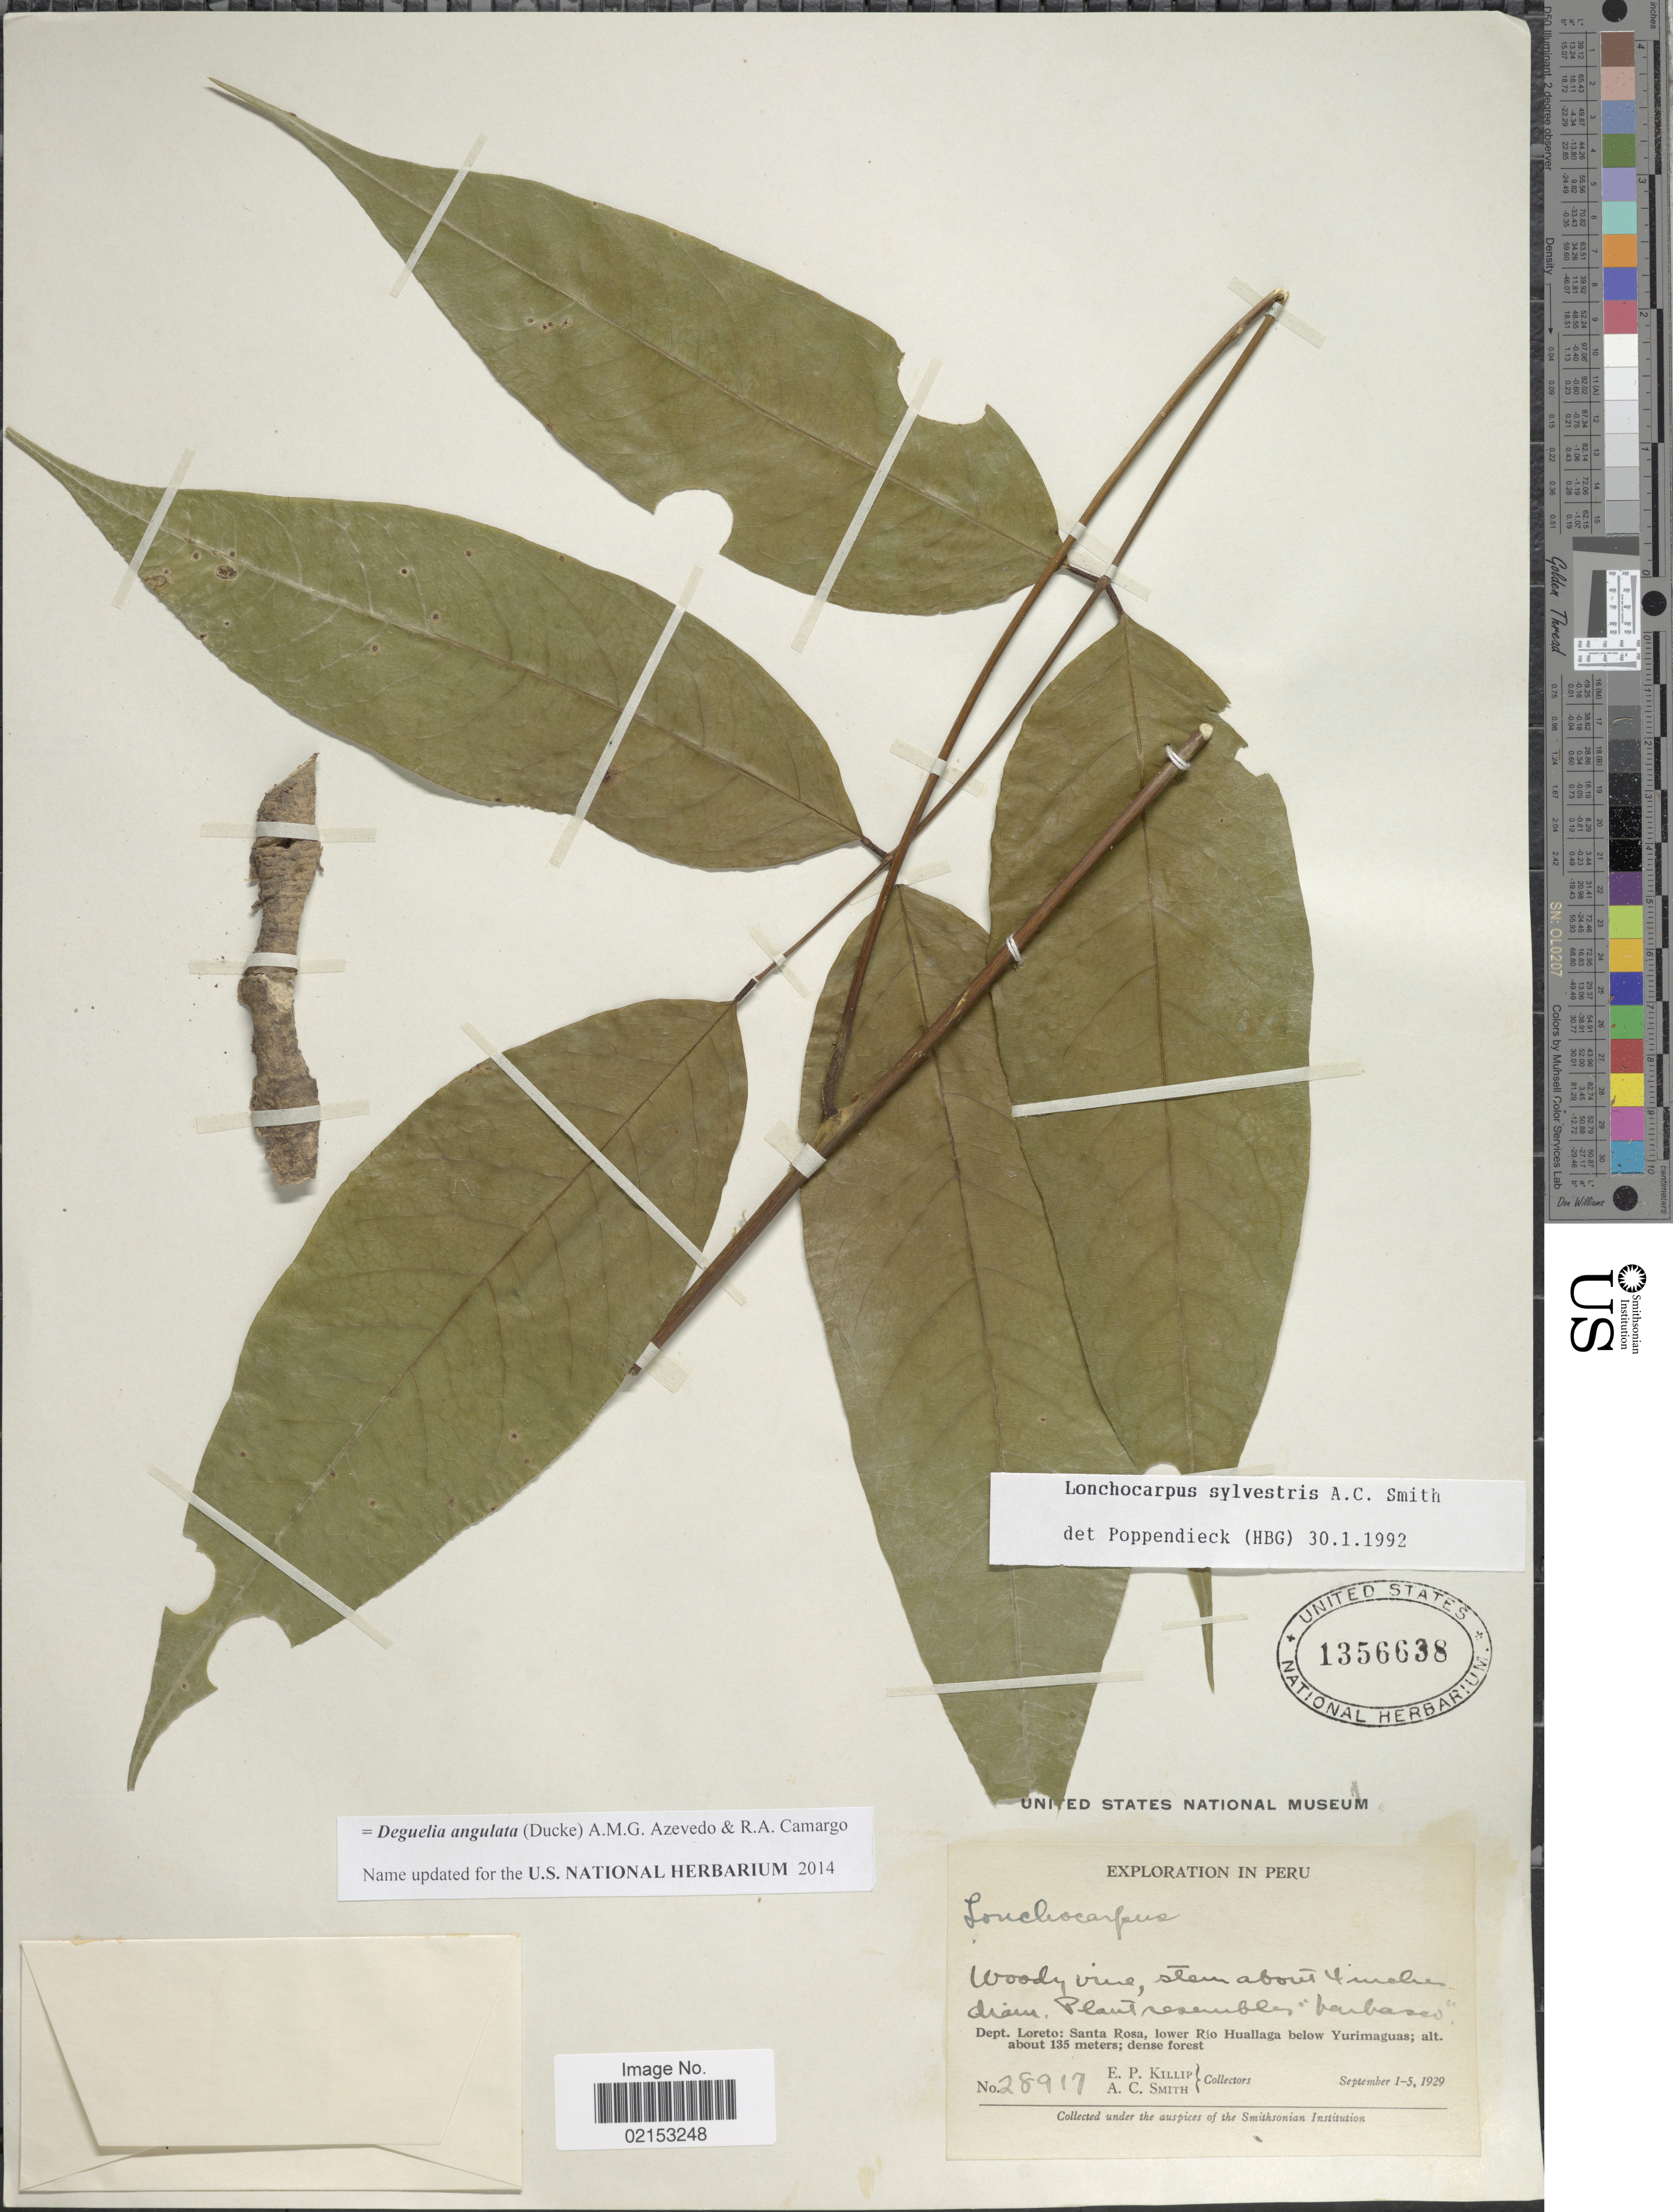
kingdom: Plantae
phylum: Tracheophyta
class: Magnoliopsida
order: Fabales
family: Fabaceae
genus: Deguelia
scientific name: Deguelia angulata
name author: (Ducke) A.M.G. Azevedo & R.A. Camargo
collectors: E. P. Killip & A. C. Smith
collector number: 28917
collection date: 1929-09-01/1929-09-05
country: Peru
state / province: Loreto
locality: Santa Rosa, lower Rio Huallaga below Yurimaguas.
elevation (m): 135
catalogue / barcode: US 1356638